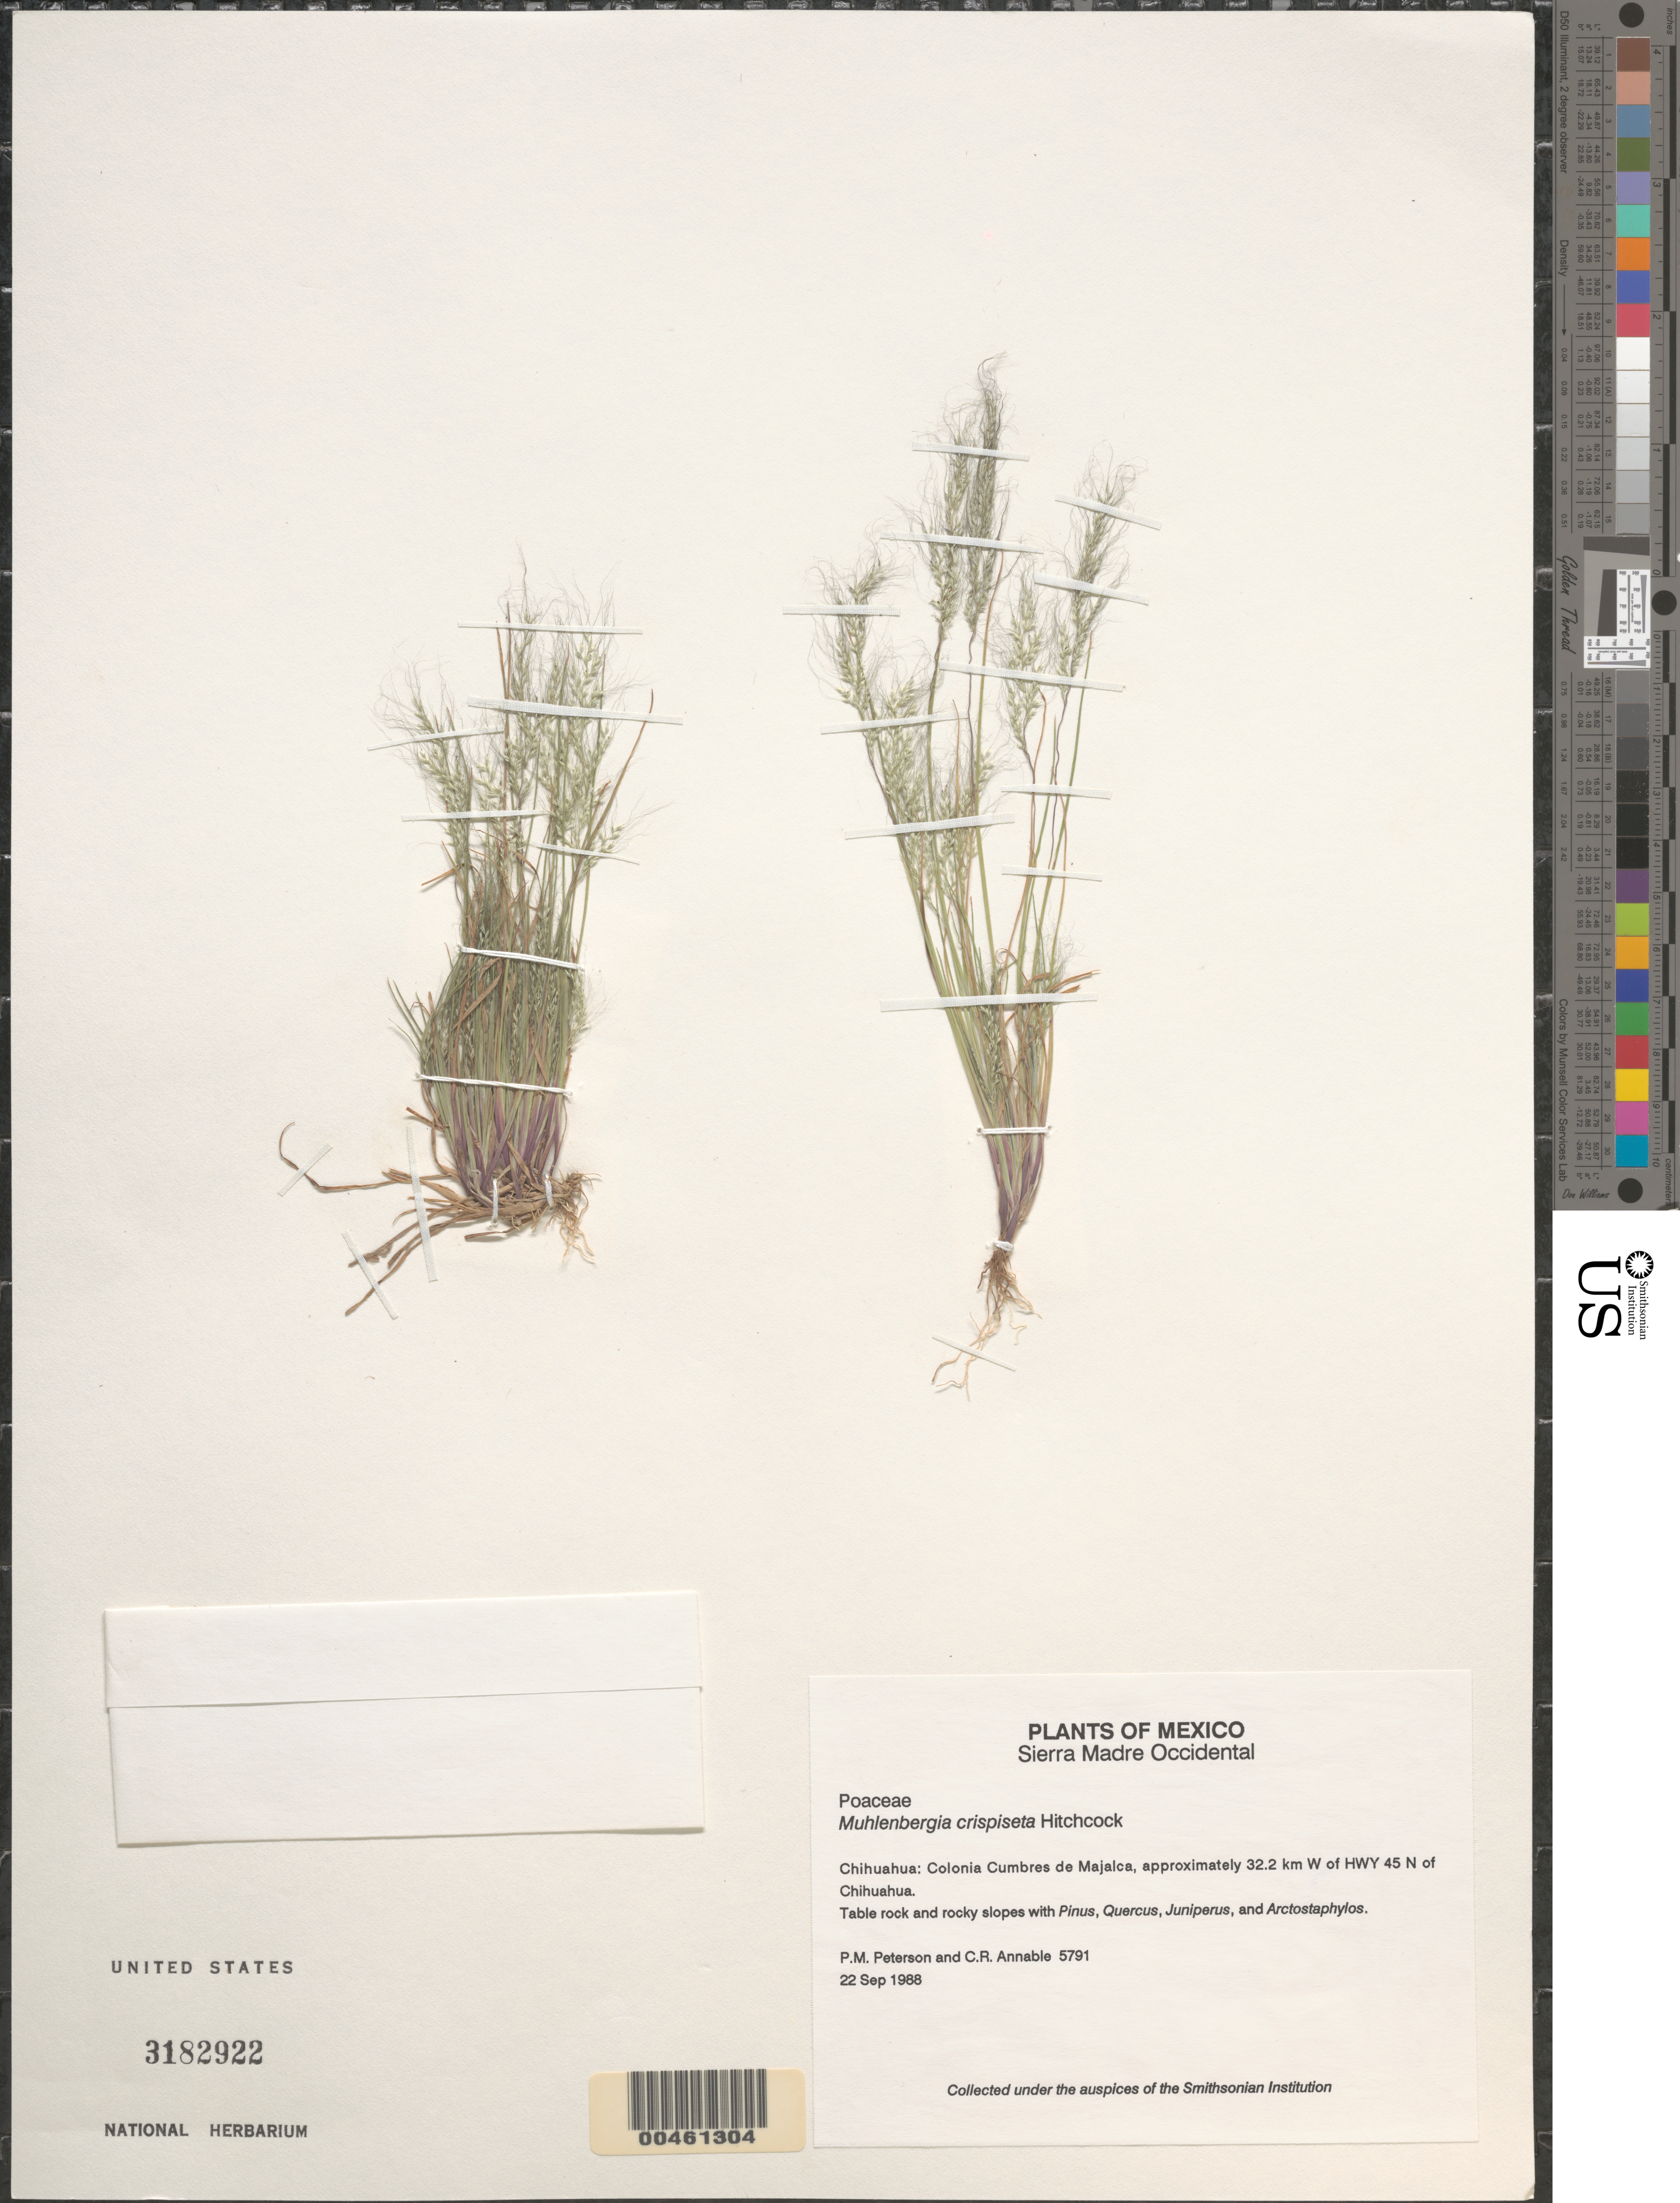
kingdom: Plantae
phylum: Tracheophyta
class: Liliopsida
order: Poales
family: Poaceae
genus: Muhlenbergia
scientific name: Muhlenbergia crispiseta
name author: Hitchc.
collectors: P. M. Peterson & C. R. Annable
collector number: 05791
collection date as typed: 22 Sep 1988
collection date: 1988-09-22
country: Mexico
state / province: Chihuahua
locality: Colonia Cumbres de Majalca, approximately 32.2 km W of Hwy 45 N of Chihuahua.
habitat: Table rock and rocky slopes with Pinus, Quercus, Juniperus, and Arctostaphylos.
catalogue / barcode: US 3182922